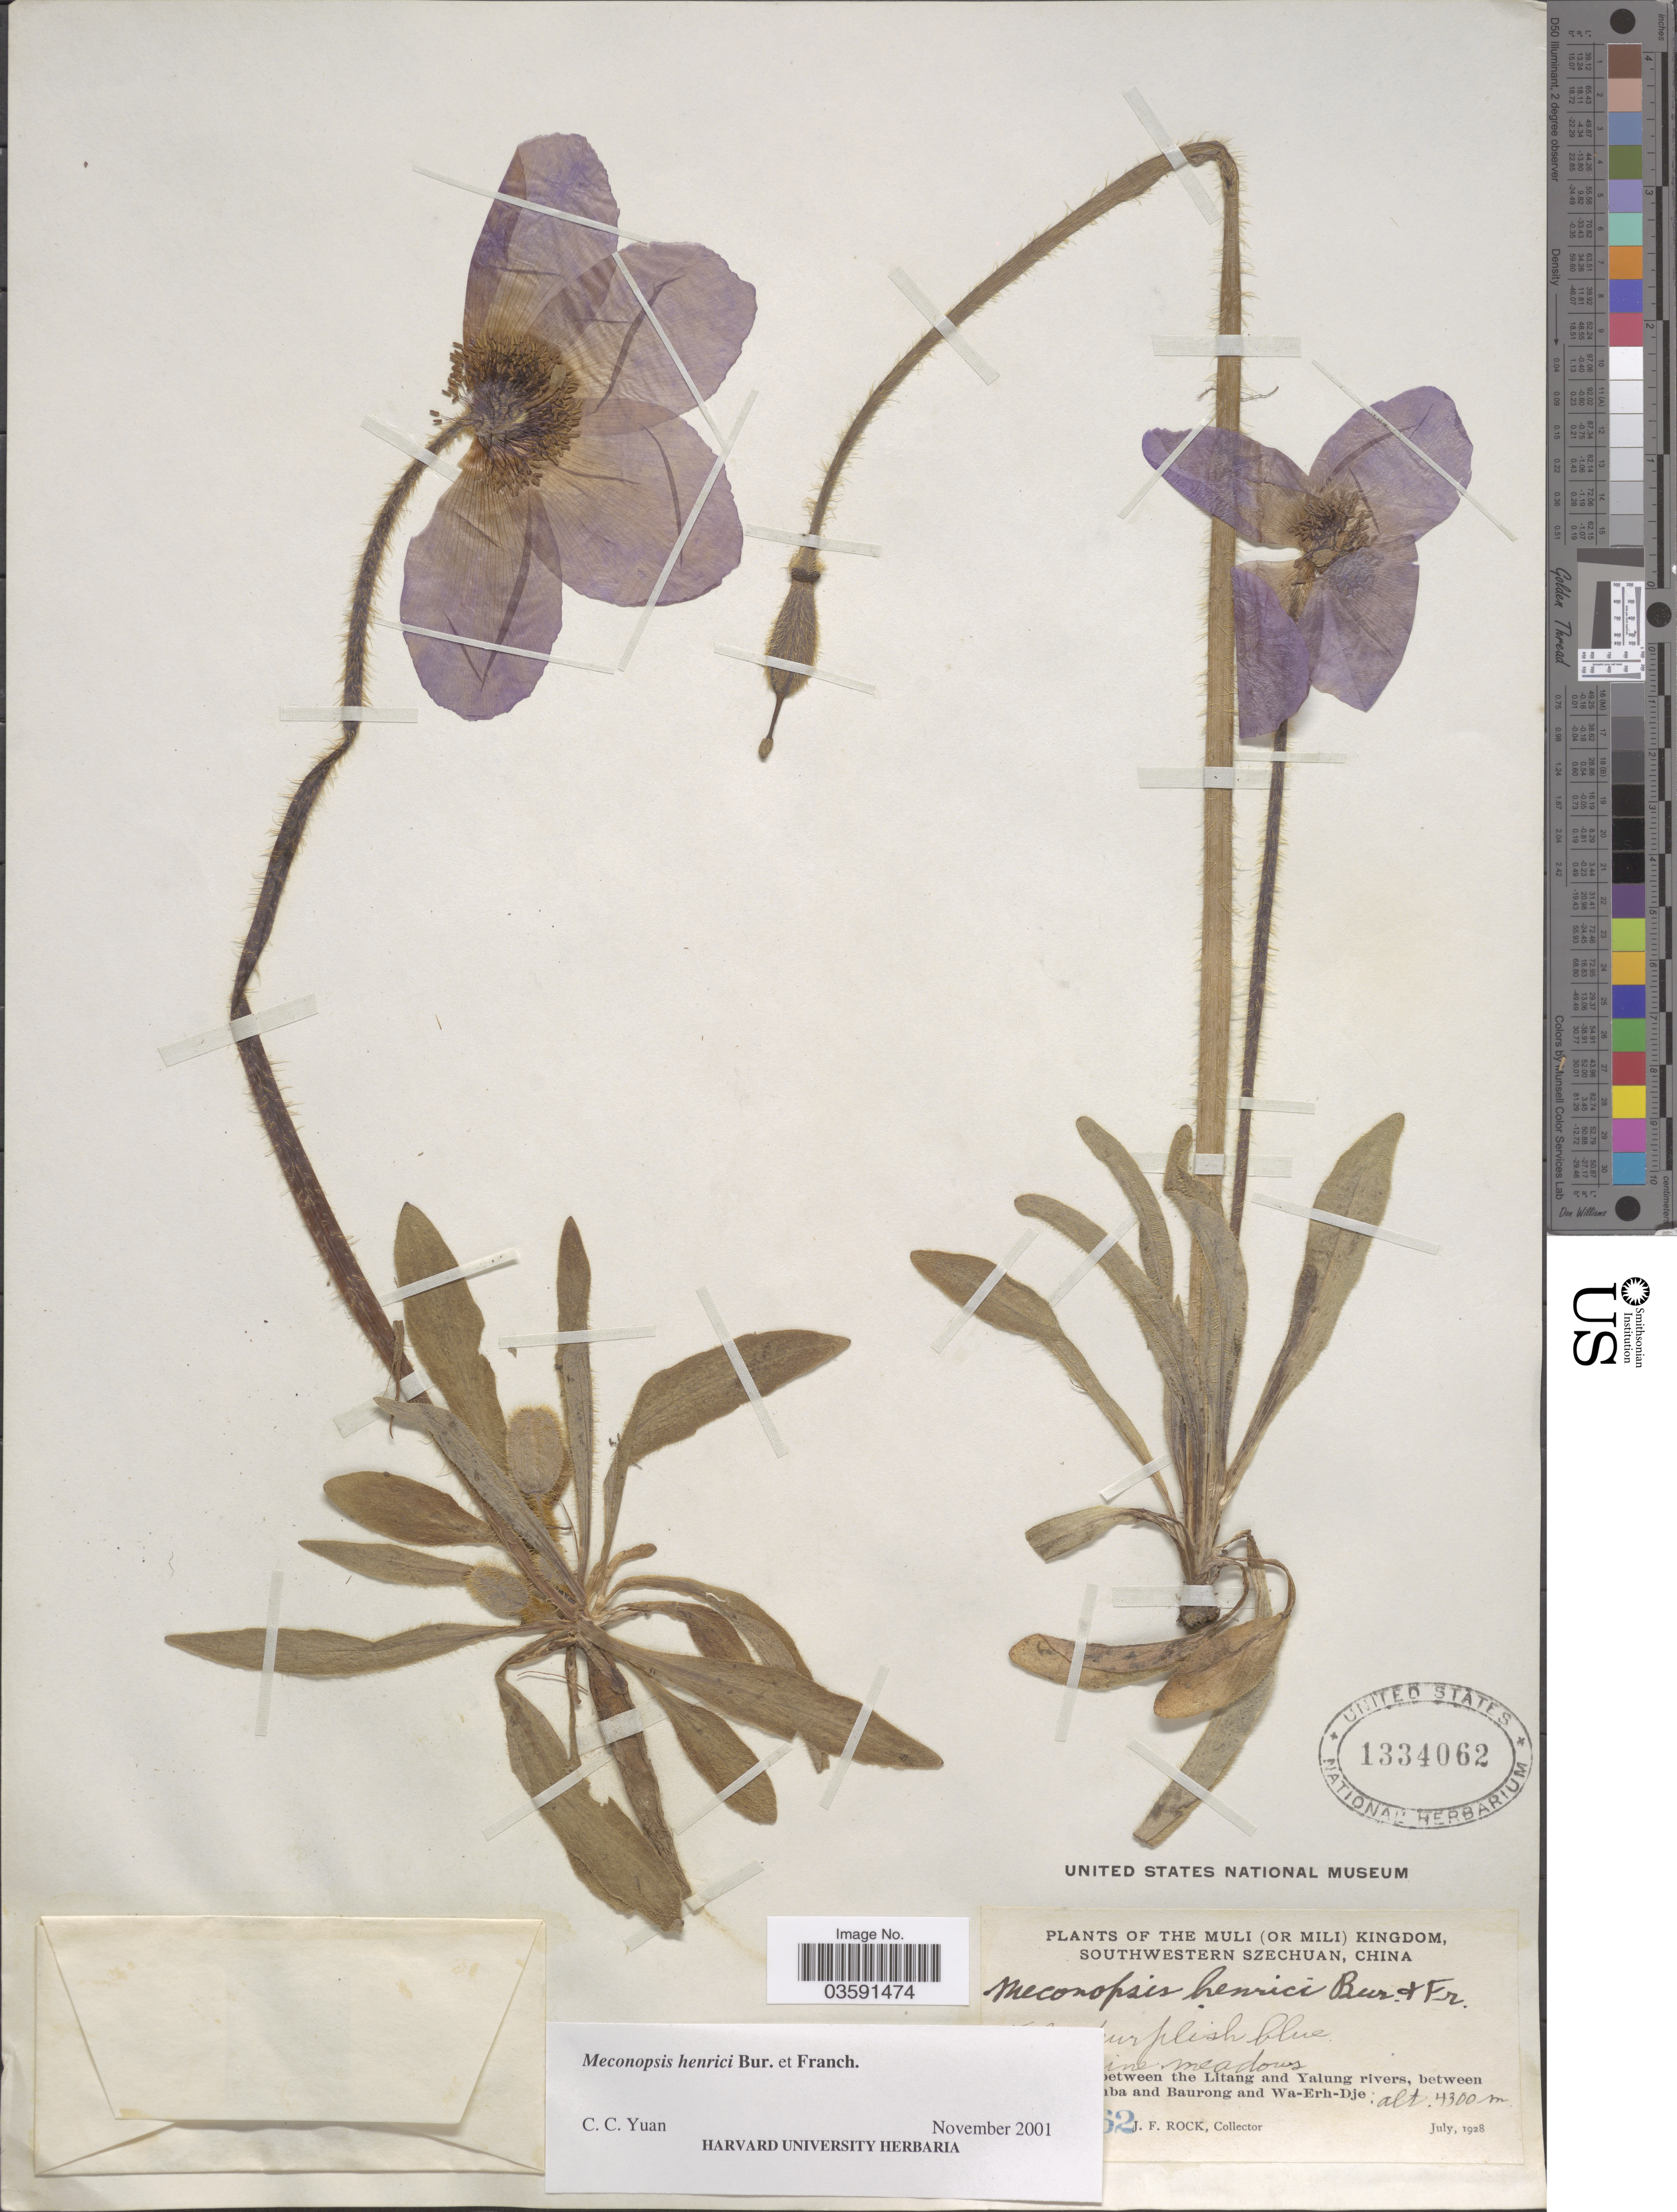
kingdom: Plantae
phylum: Tracheophyta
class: Magnoliopsida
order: Ranunculales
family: Papaveraceae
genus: Meconopsis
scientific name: Meconopsis henrici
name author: Bureau & Franch.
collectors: J. Rock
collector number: !62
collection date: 1928-07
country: China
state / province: Sichuan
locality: The Muli (or Mili) Kingdom, Southwestern Szechuan. [illegible text]etween the Litang and Yalung rivers, between [illegible text]ba and Baurong and Wa-Erh-Dje.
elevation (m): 4300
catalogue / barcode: US 1334062